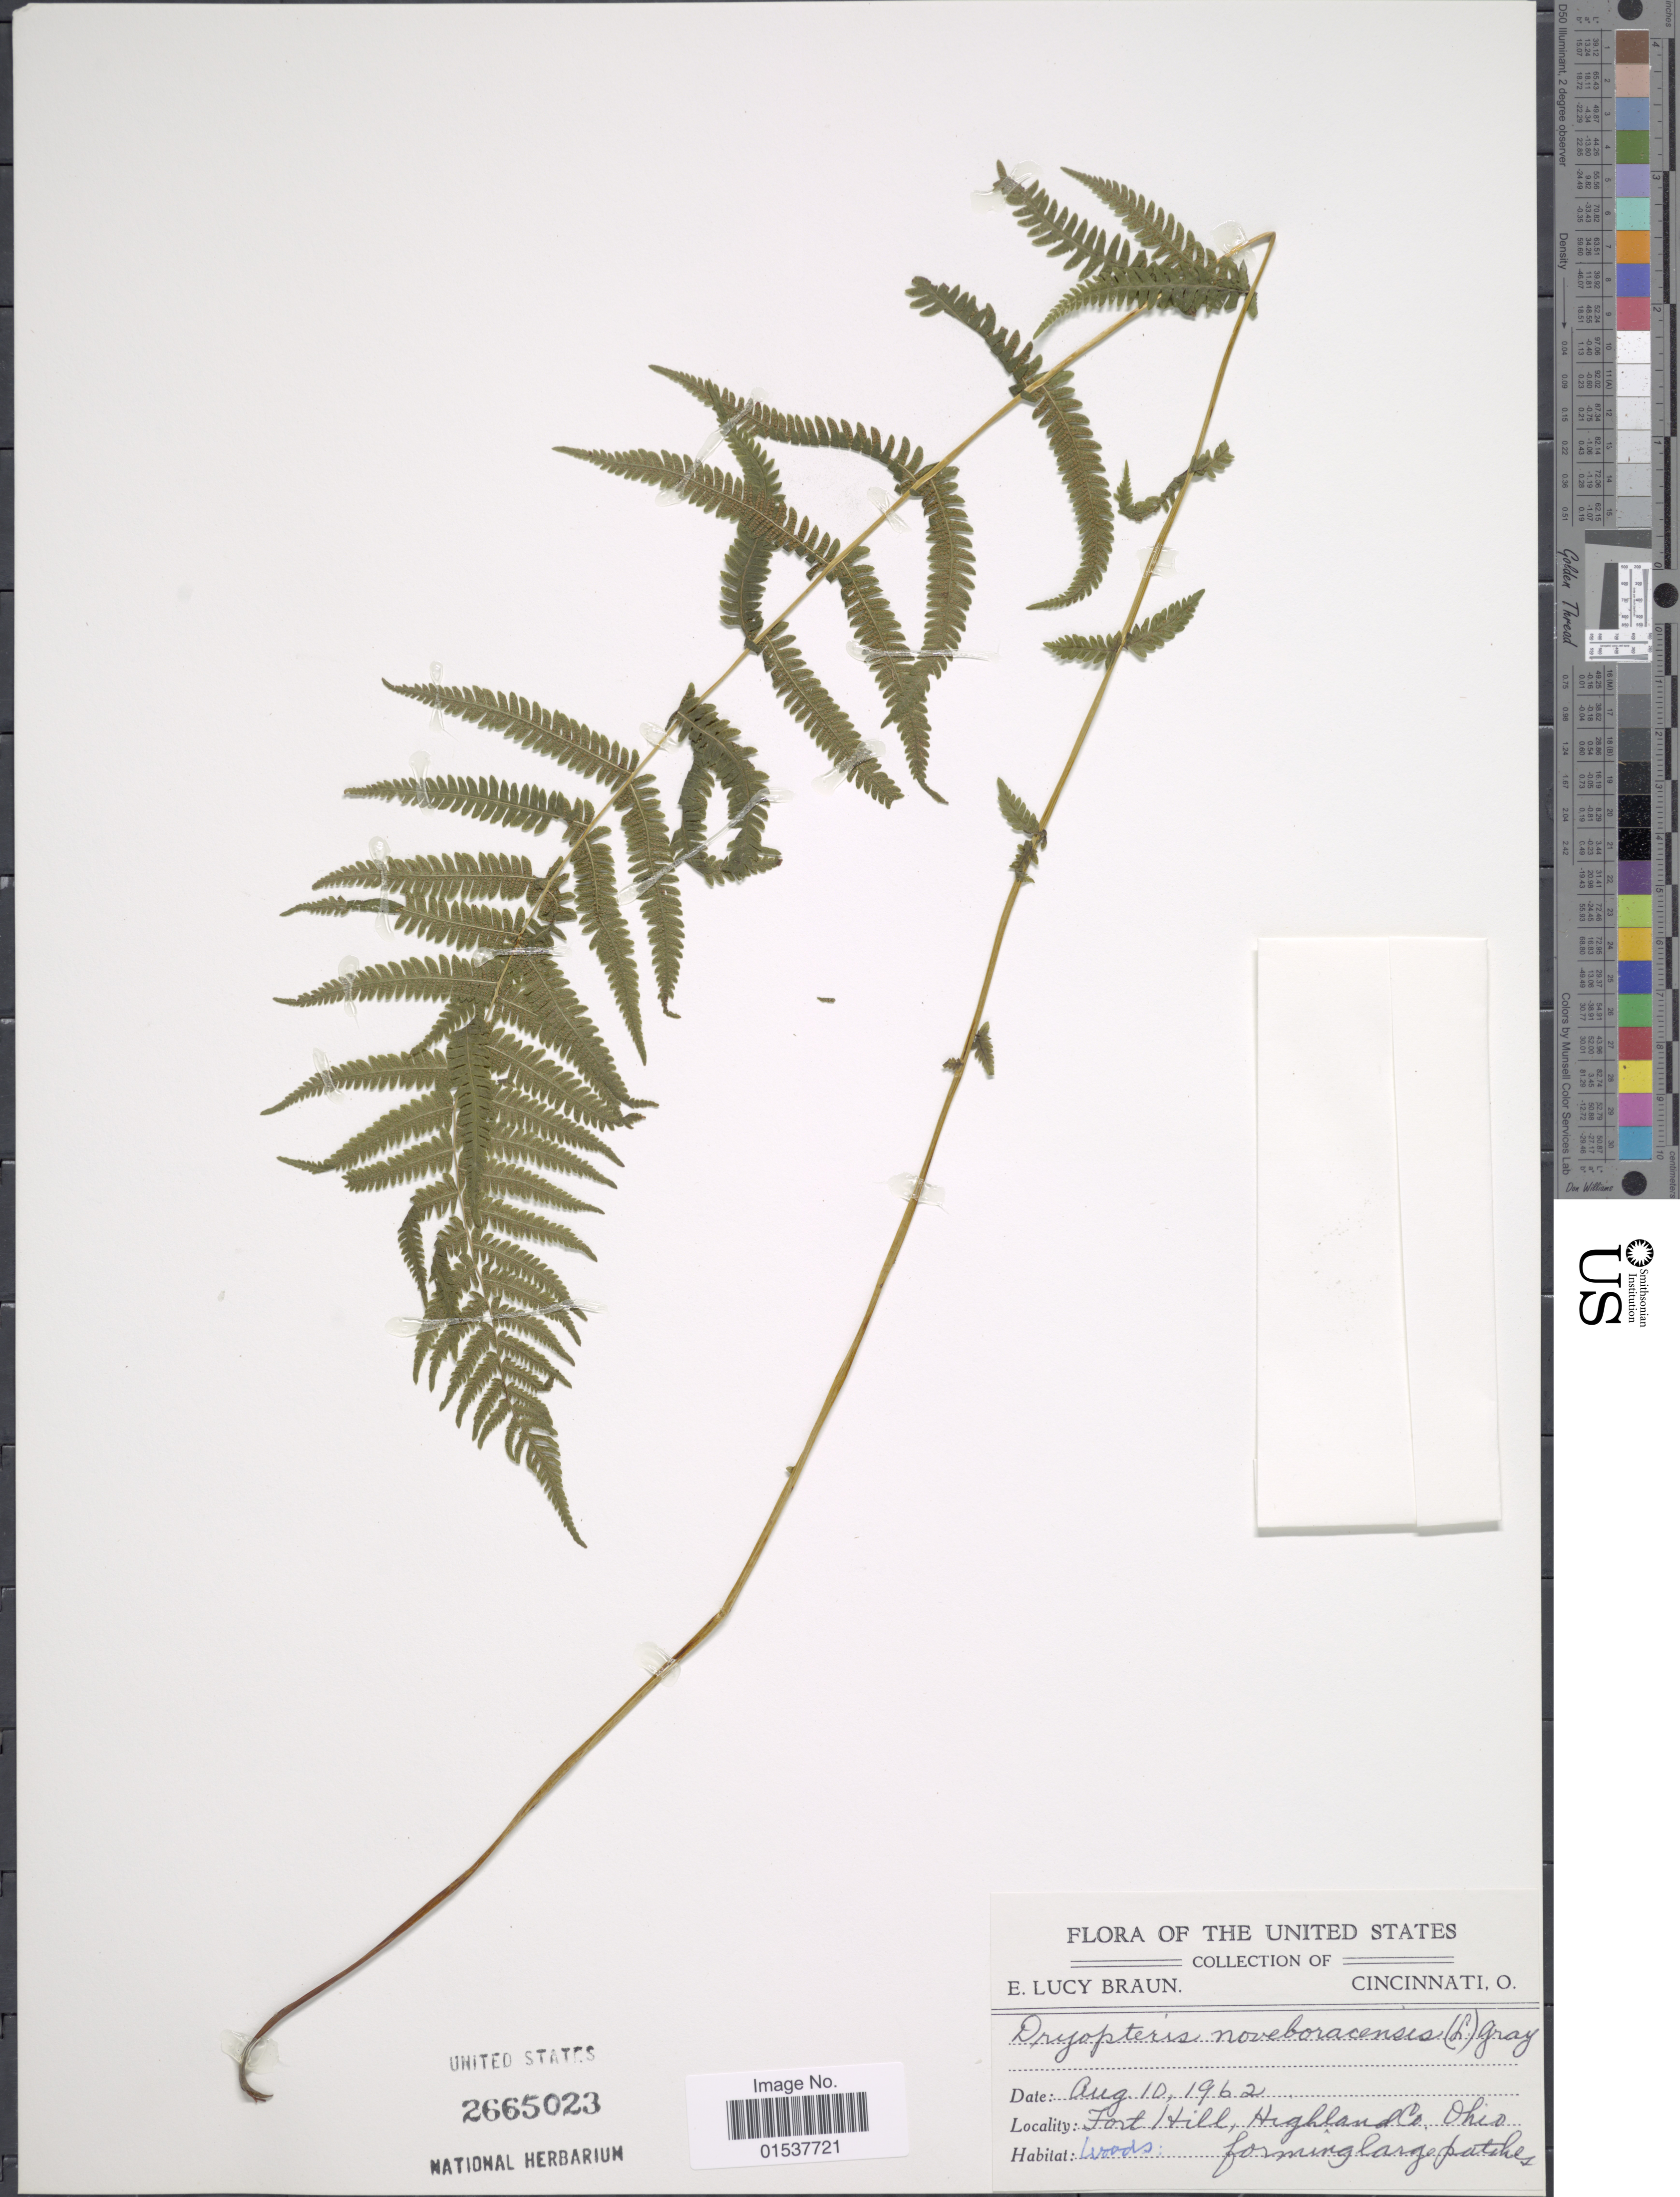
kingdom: Plantae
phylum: Tracheophyta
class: Polypodiopsida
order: Polypodiales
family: Thelypteridaceae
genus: Parathelypteris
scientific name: Parathelypteris noveboracensis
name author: (L.) Ching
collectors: E. L. Braun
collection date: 1962-08-10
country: United States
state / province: Ohio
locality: Fort Hill, Highlands Co.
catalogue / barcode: US 2665023